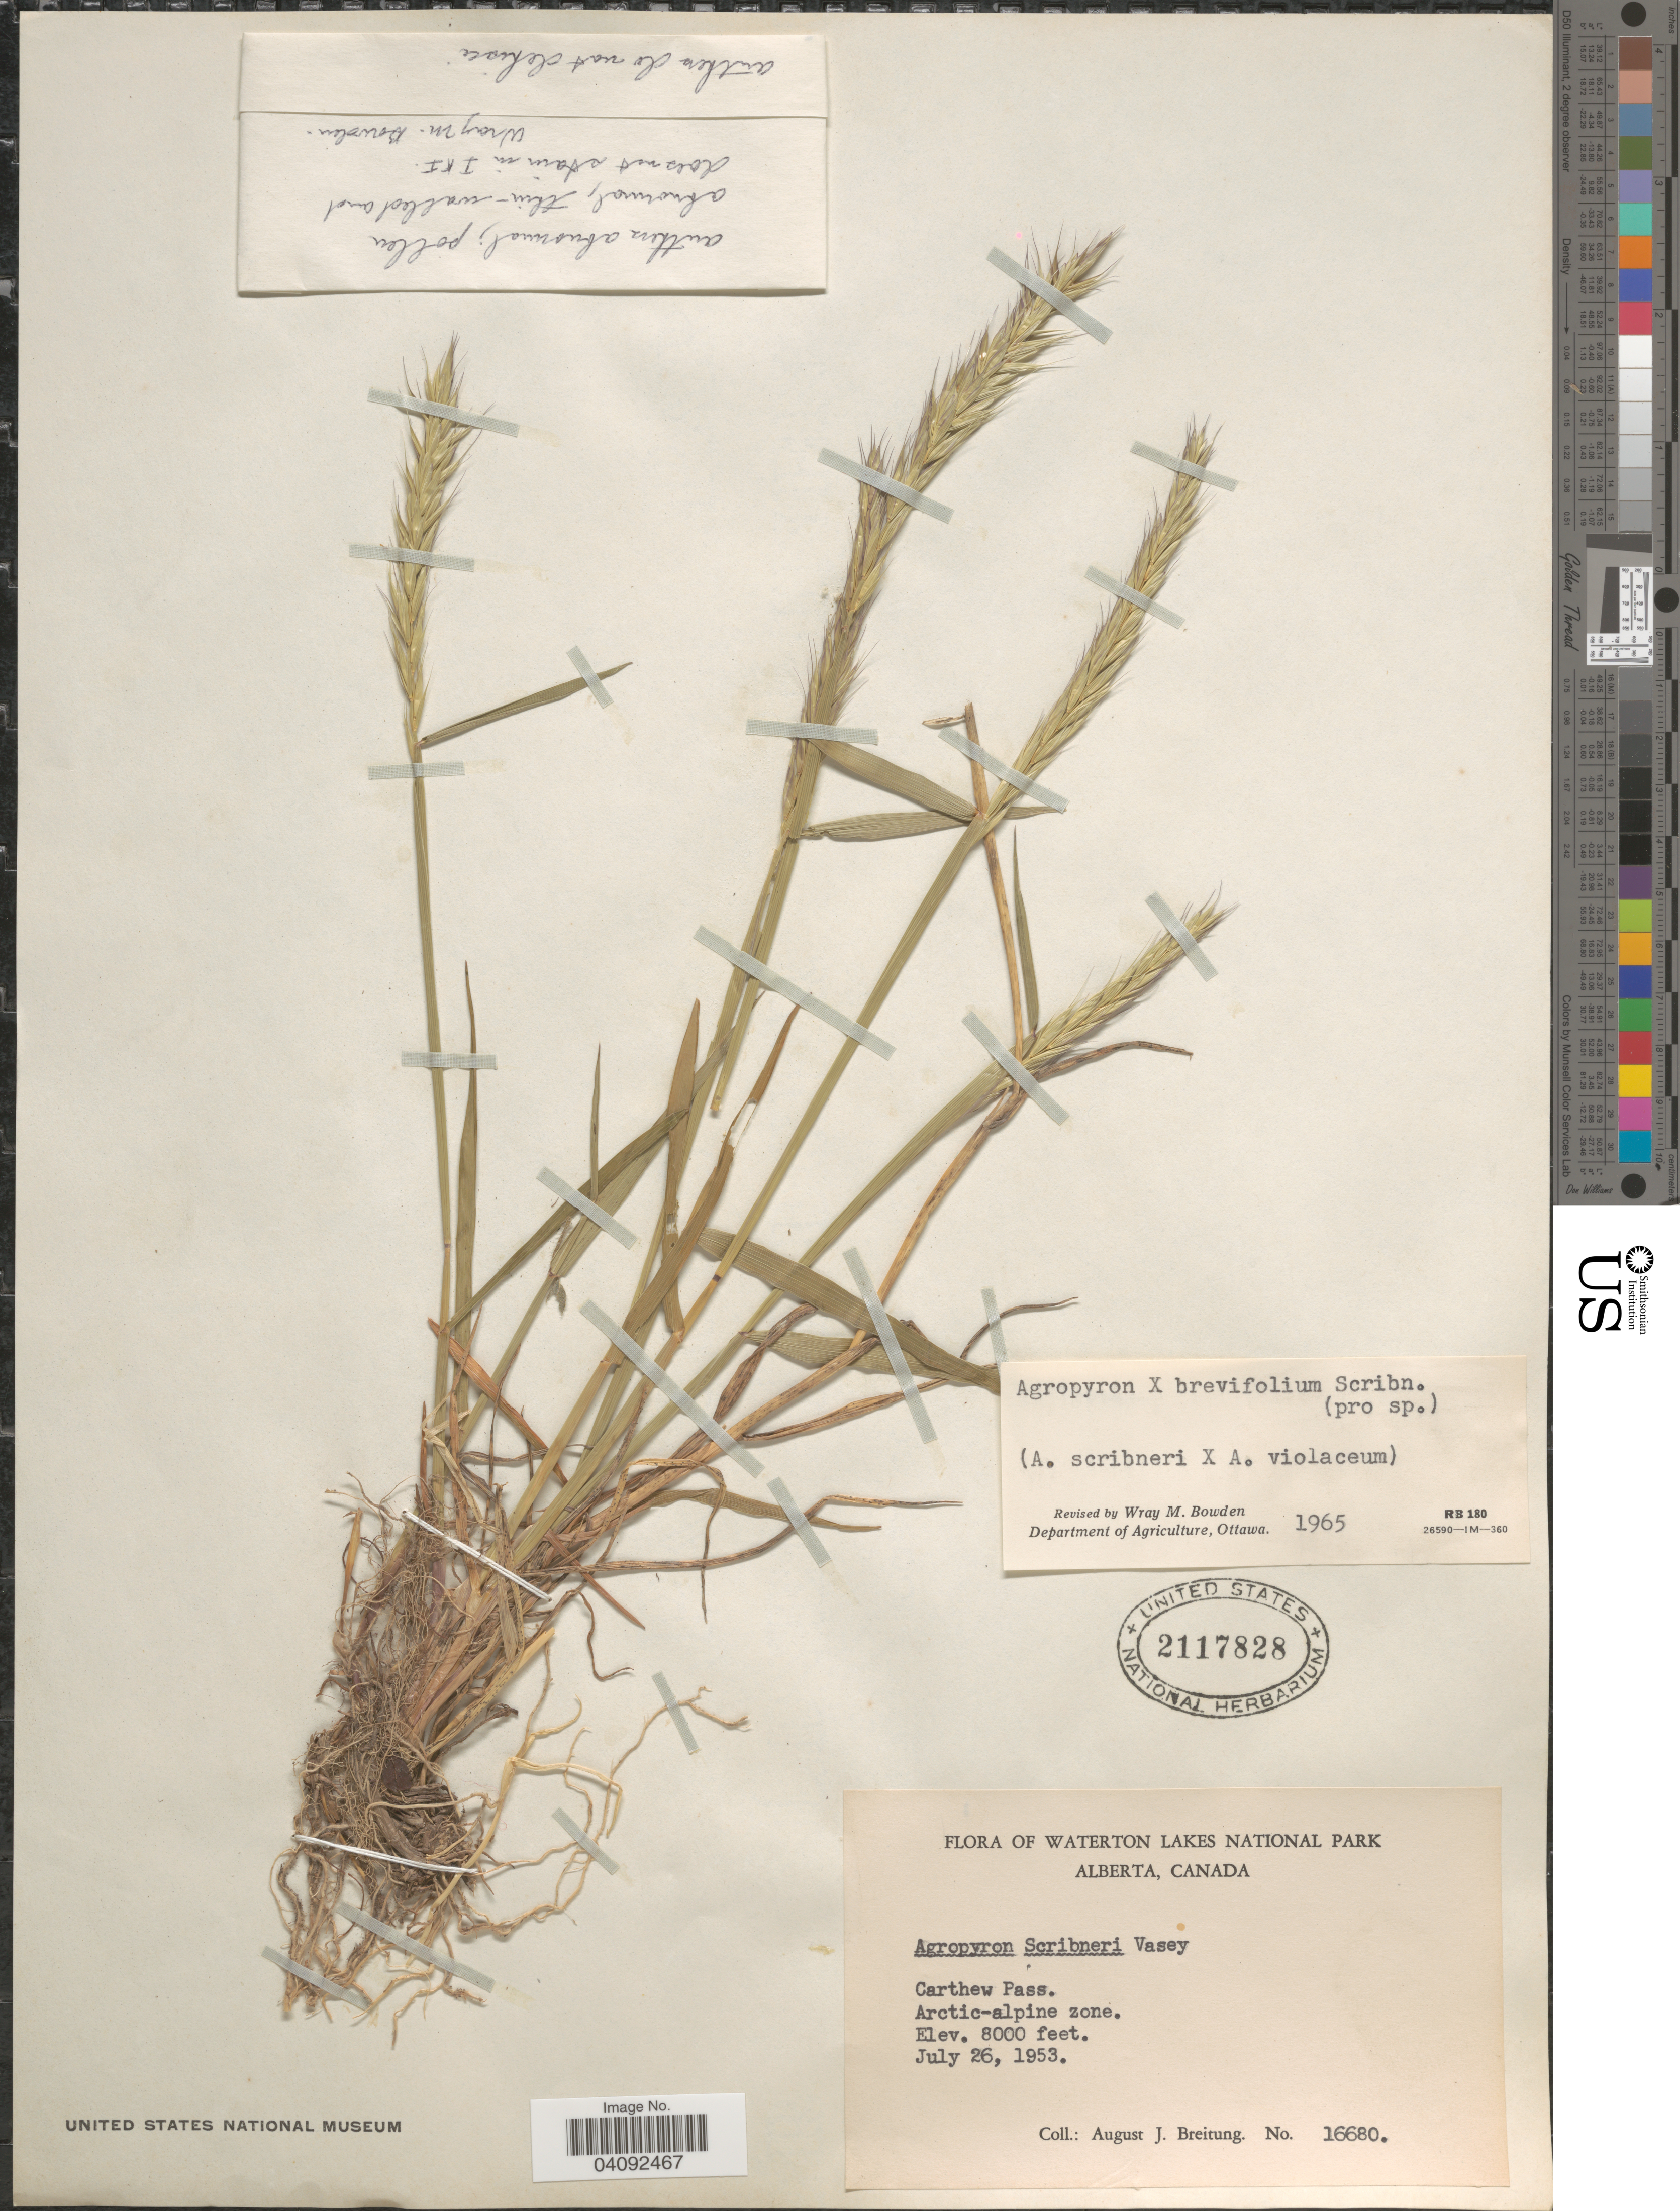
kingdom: Plantae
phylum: Tracheophyta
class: Liliopsida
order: Poales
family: Poaceae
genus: Elymus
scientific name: Elymus elymoides subsp. brevifolius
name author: (J.G. Sm.) Barkworth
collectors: A. Breitung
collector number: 16680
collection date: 1953-07-26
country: Canada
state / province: Alberta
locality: Waterton Lakes National Park. Carthew Pass. Arctic-alpine zone.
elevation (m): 2438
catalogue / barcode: US 2117828